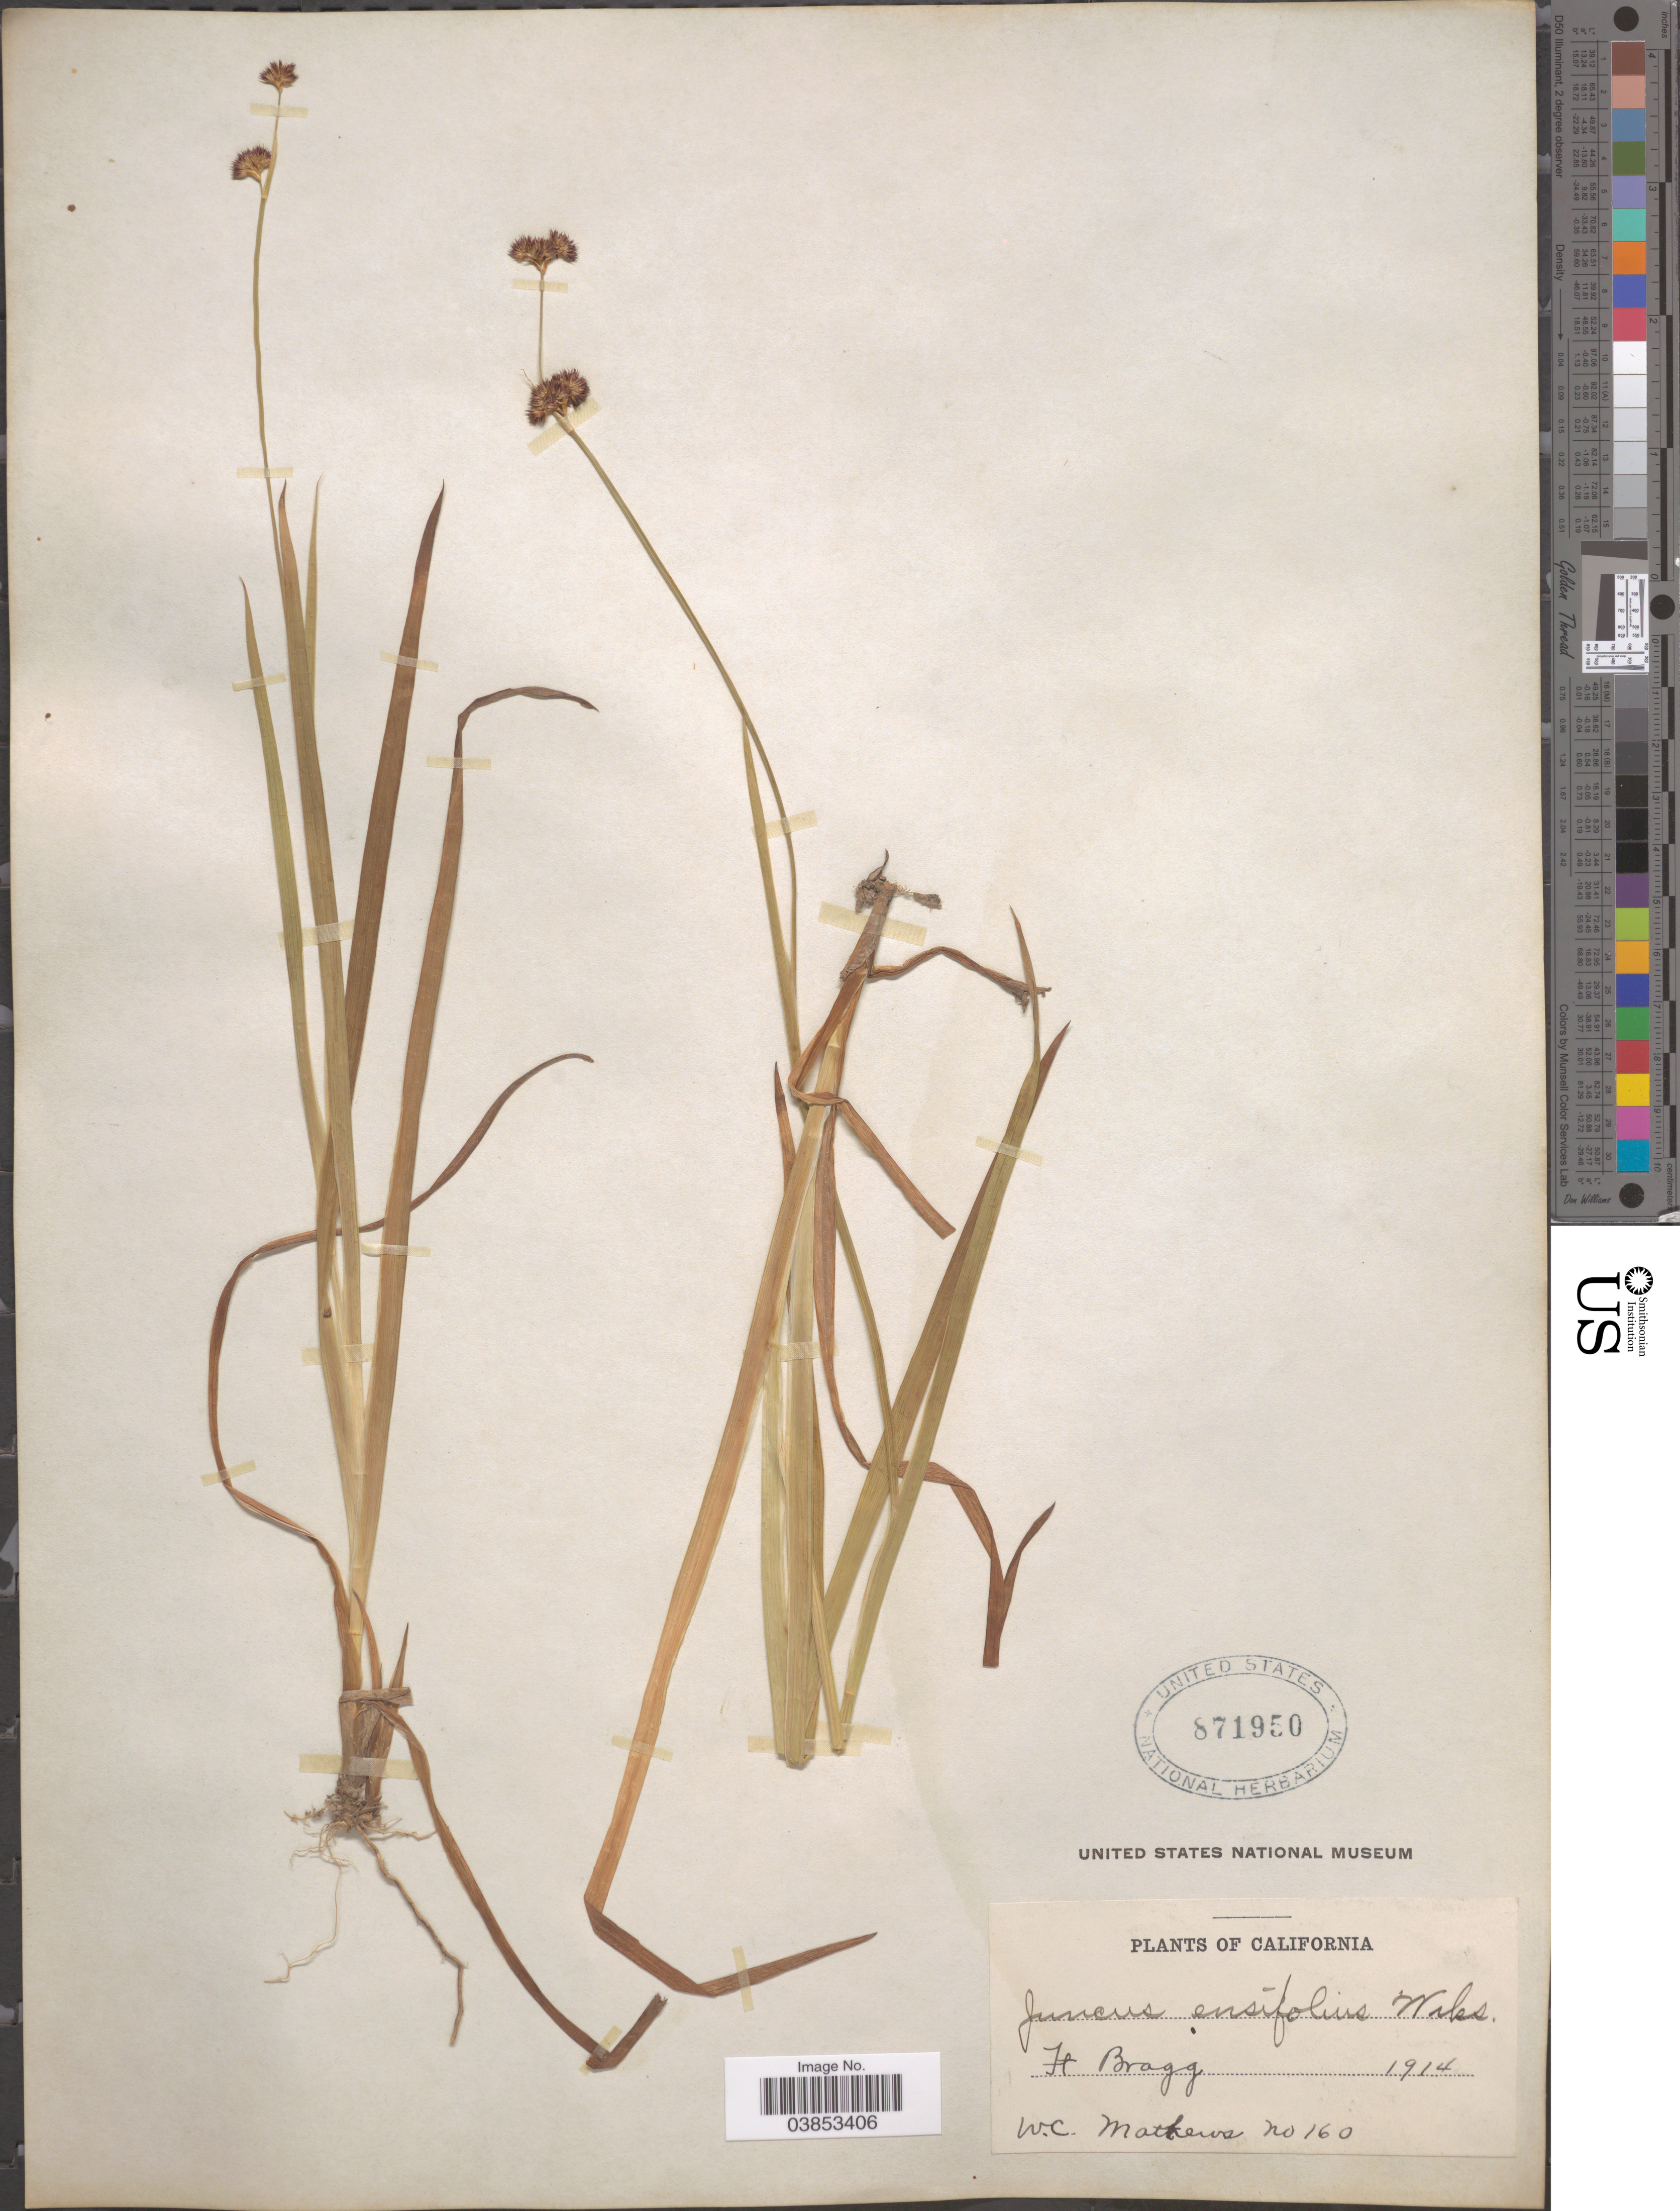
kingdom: Plantae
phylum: Tracheophyta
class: Liliopsida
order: Poales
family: Juncaceae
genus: Juncus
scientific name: Juncus ensifolius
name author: Wikstr.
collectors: W. Mathews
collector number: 160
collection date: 1914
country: United States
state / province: California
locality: Ft Bragg.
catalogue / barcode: US 871950